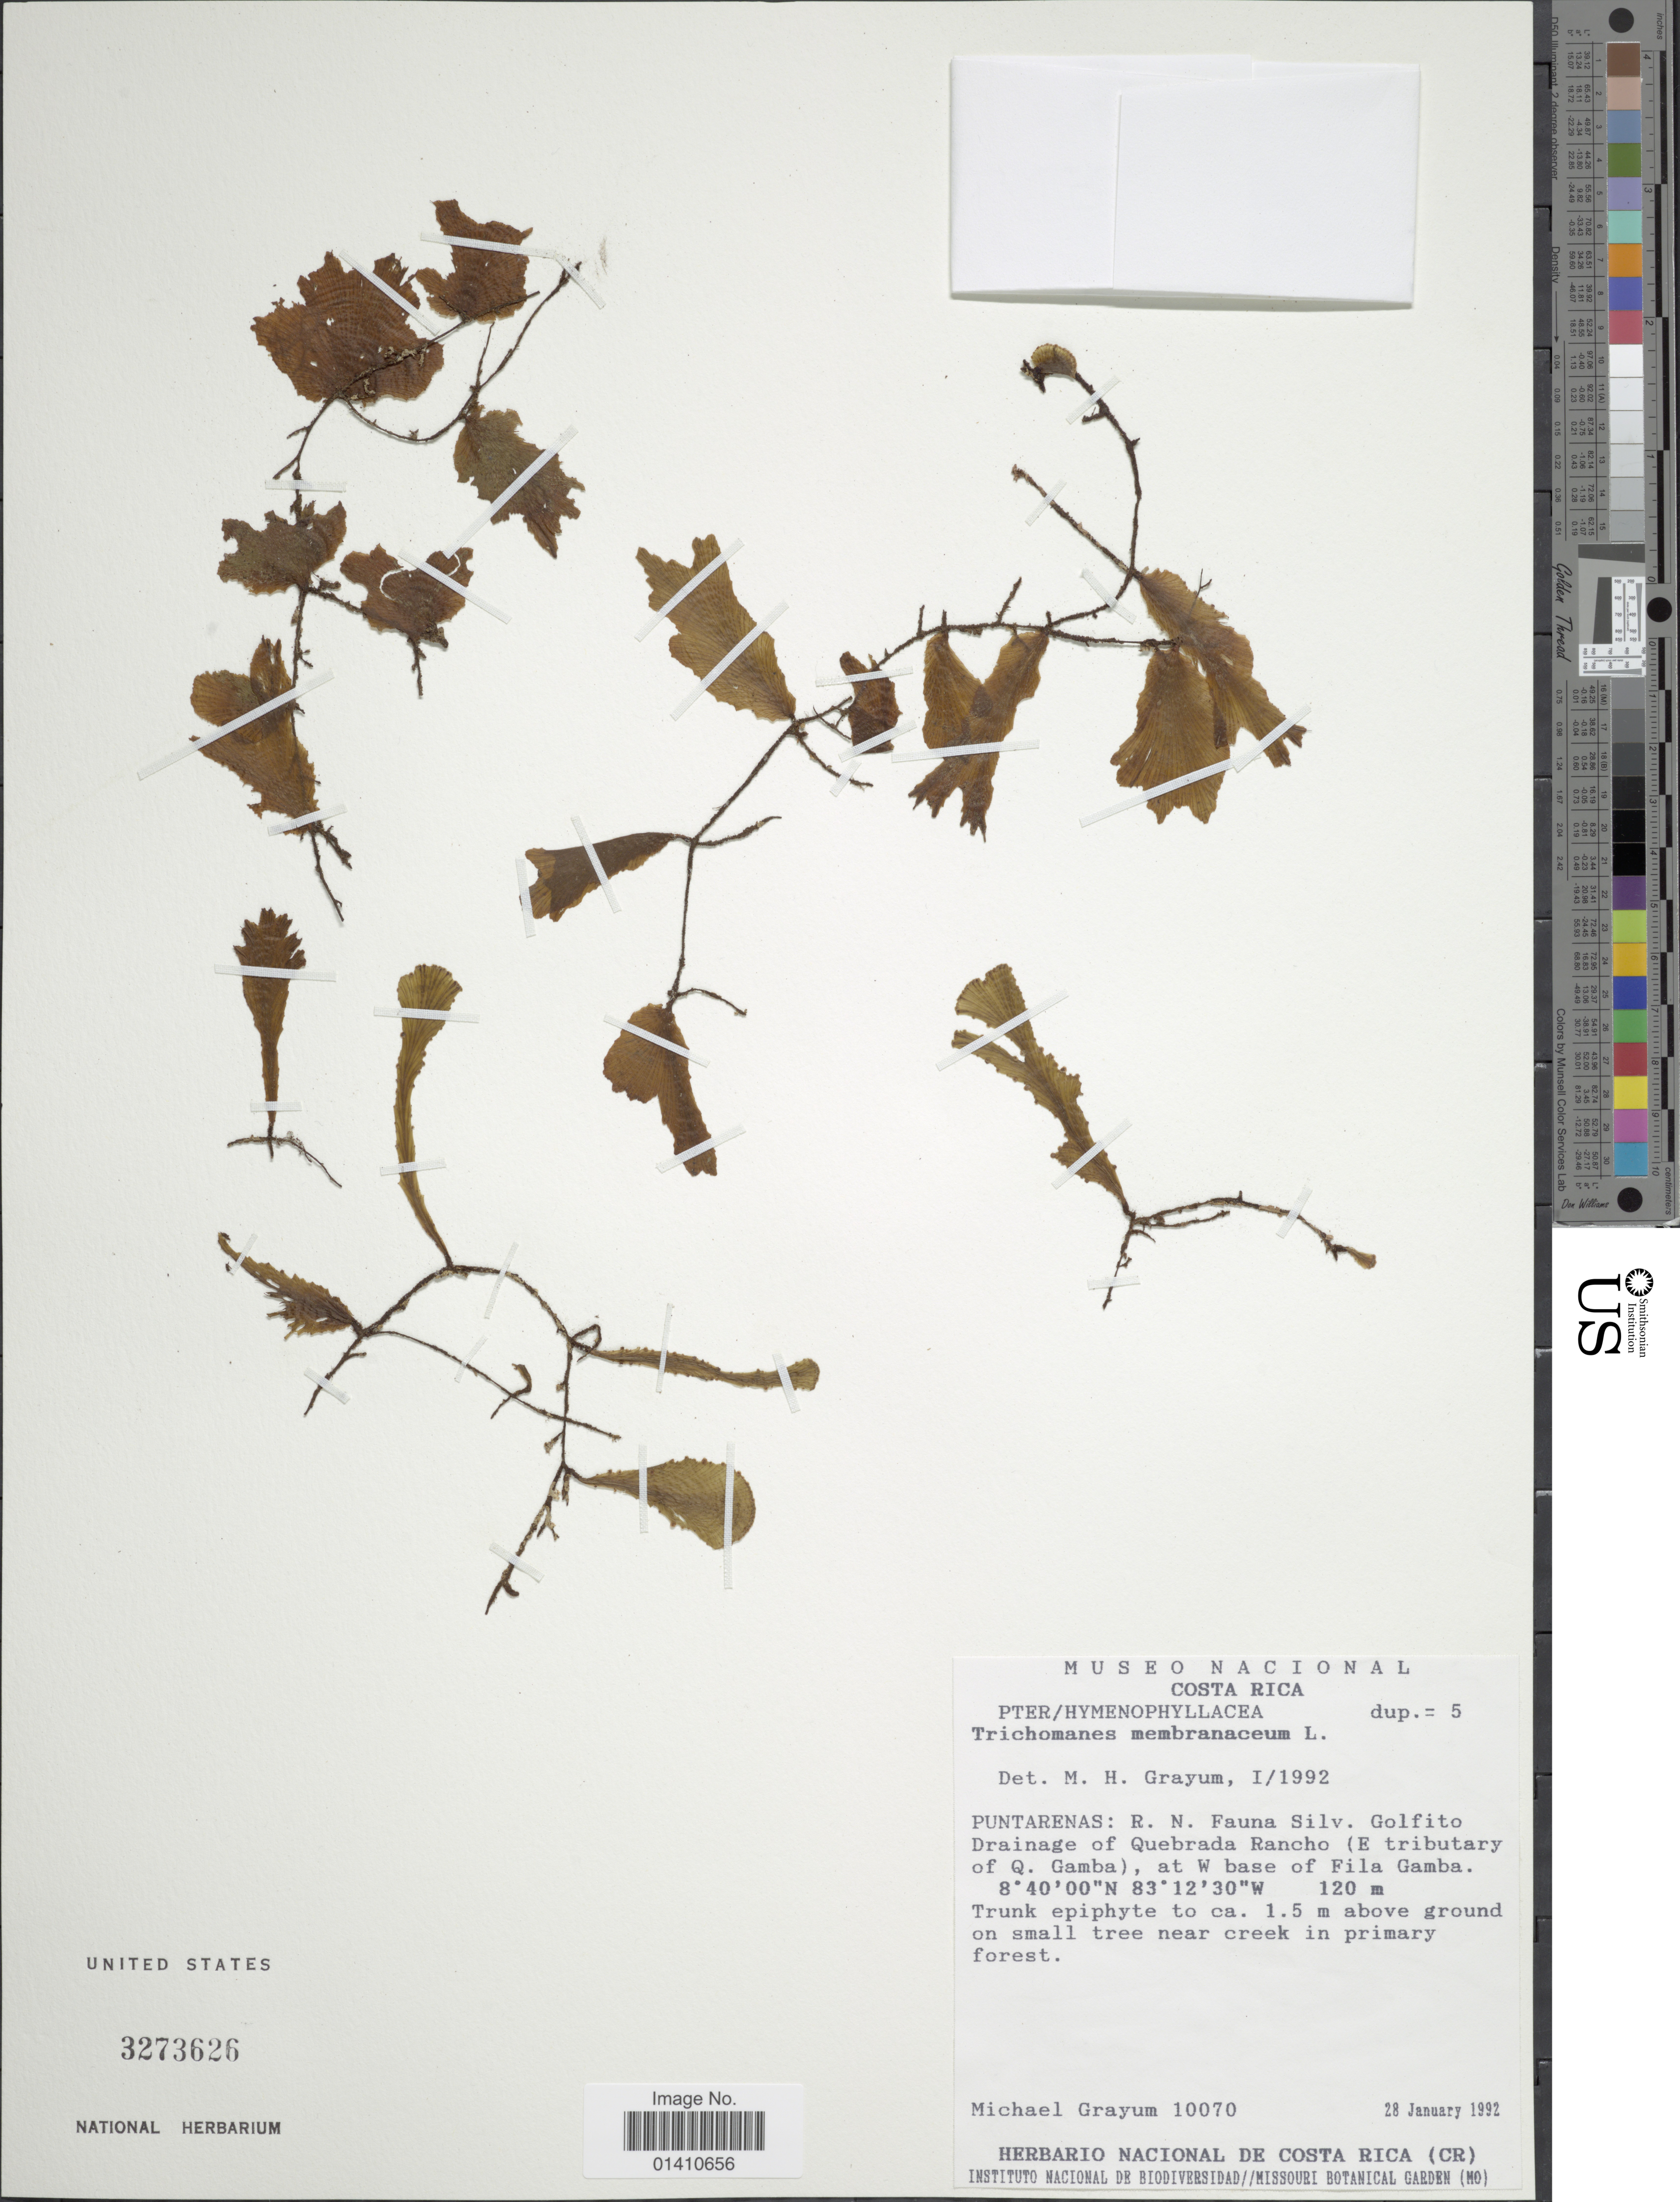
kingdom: Plantae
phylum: Tracheophyta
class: Polypodiopsida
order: Hymenophyllales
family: Hymenophyllaceae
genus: Didymoglossum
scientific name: Didymoglossum membranaceum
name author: (L.) Vareschi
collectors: M. H. Grayum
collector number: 10070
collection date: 1992-01-28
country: Costa Rica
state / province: Puntarenas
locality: R. N. Fauna Silv. Golfito Drainage of Quebrada Rancho ( E tributary of Q. Gamba), at W base of Fila Gamba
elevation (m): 120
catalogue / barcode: US 3273626